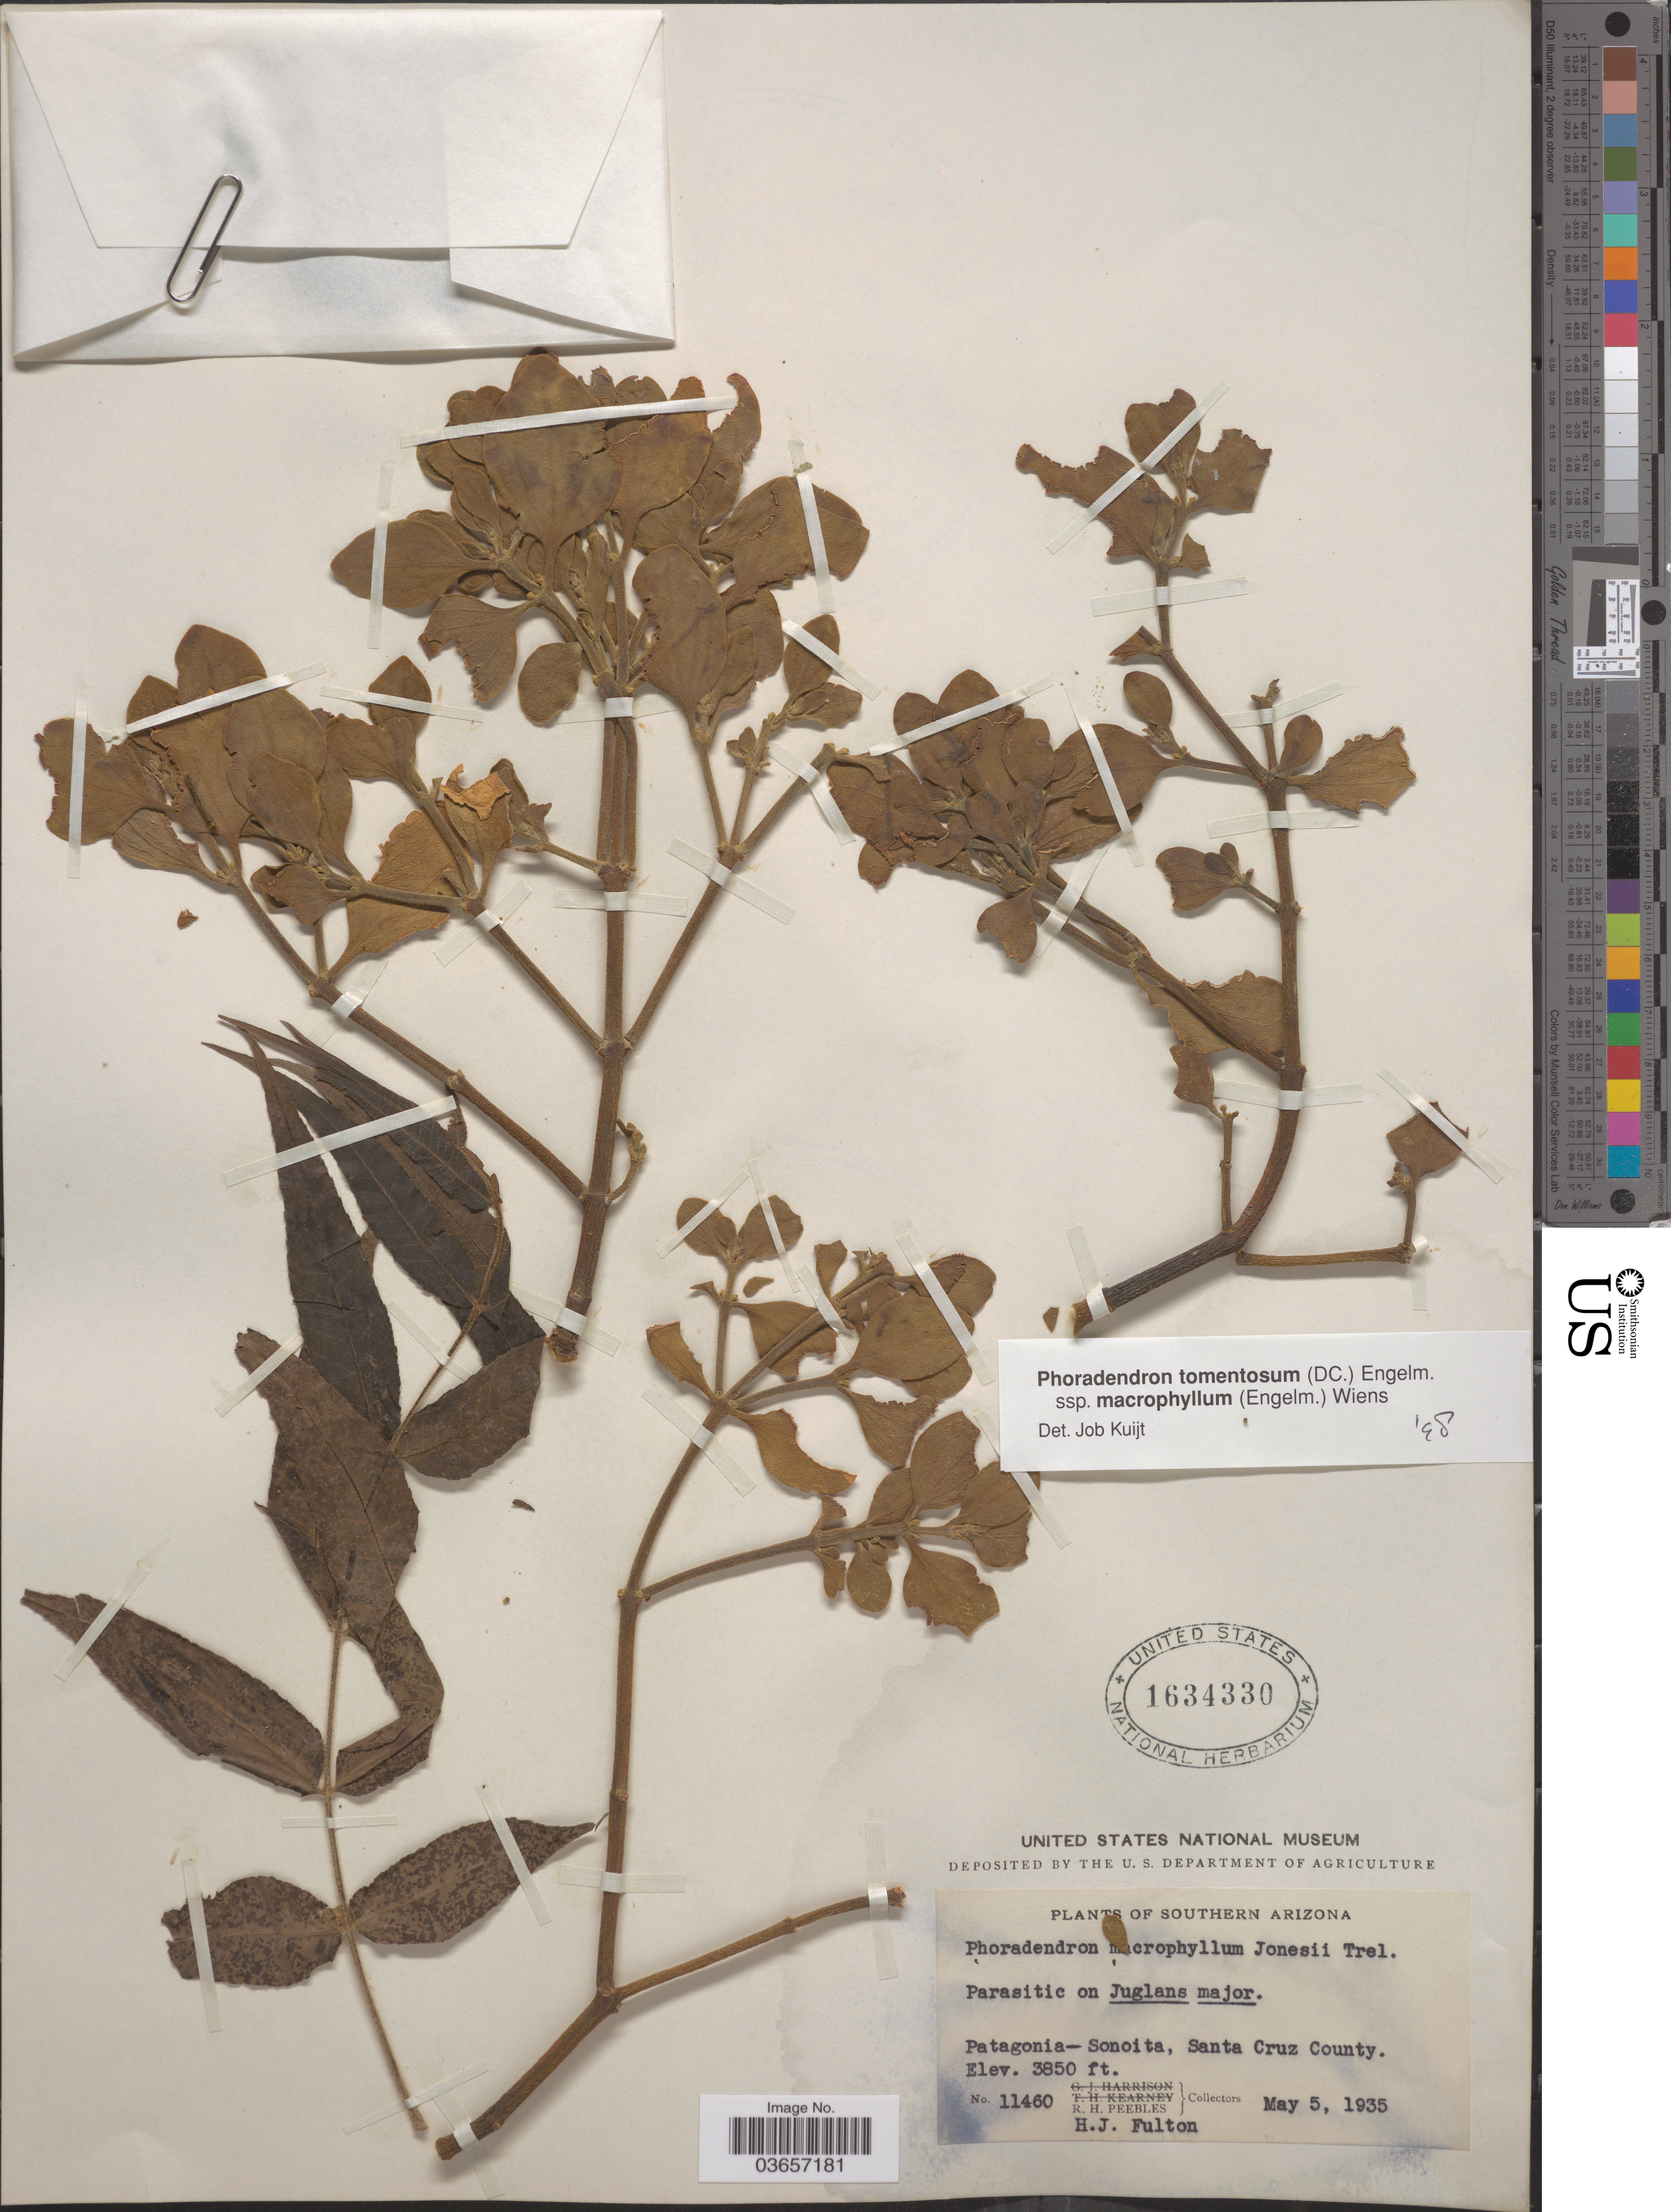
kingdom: Plantae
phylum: Tracheophyta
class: Magnoliopsida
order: Santalales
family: Viscaceae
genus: Phoradendron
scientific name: Phoradendron tomentosum subsp. macrophyllum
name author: DC.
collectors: R. H. Peebles & H. Fulton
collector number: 11460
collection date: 1935-05-05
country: United States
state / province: Arizona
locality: Southern Arizona. Patagonia-Sonoita, Santa Cruz County.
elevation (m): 1173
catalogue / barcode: US 1634330